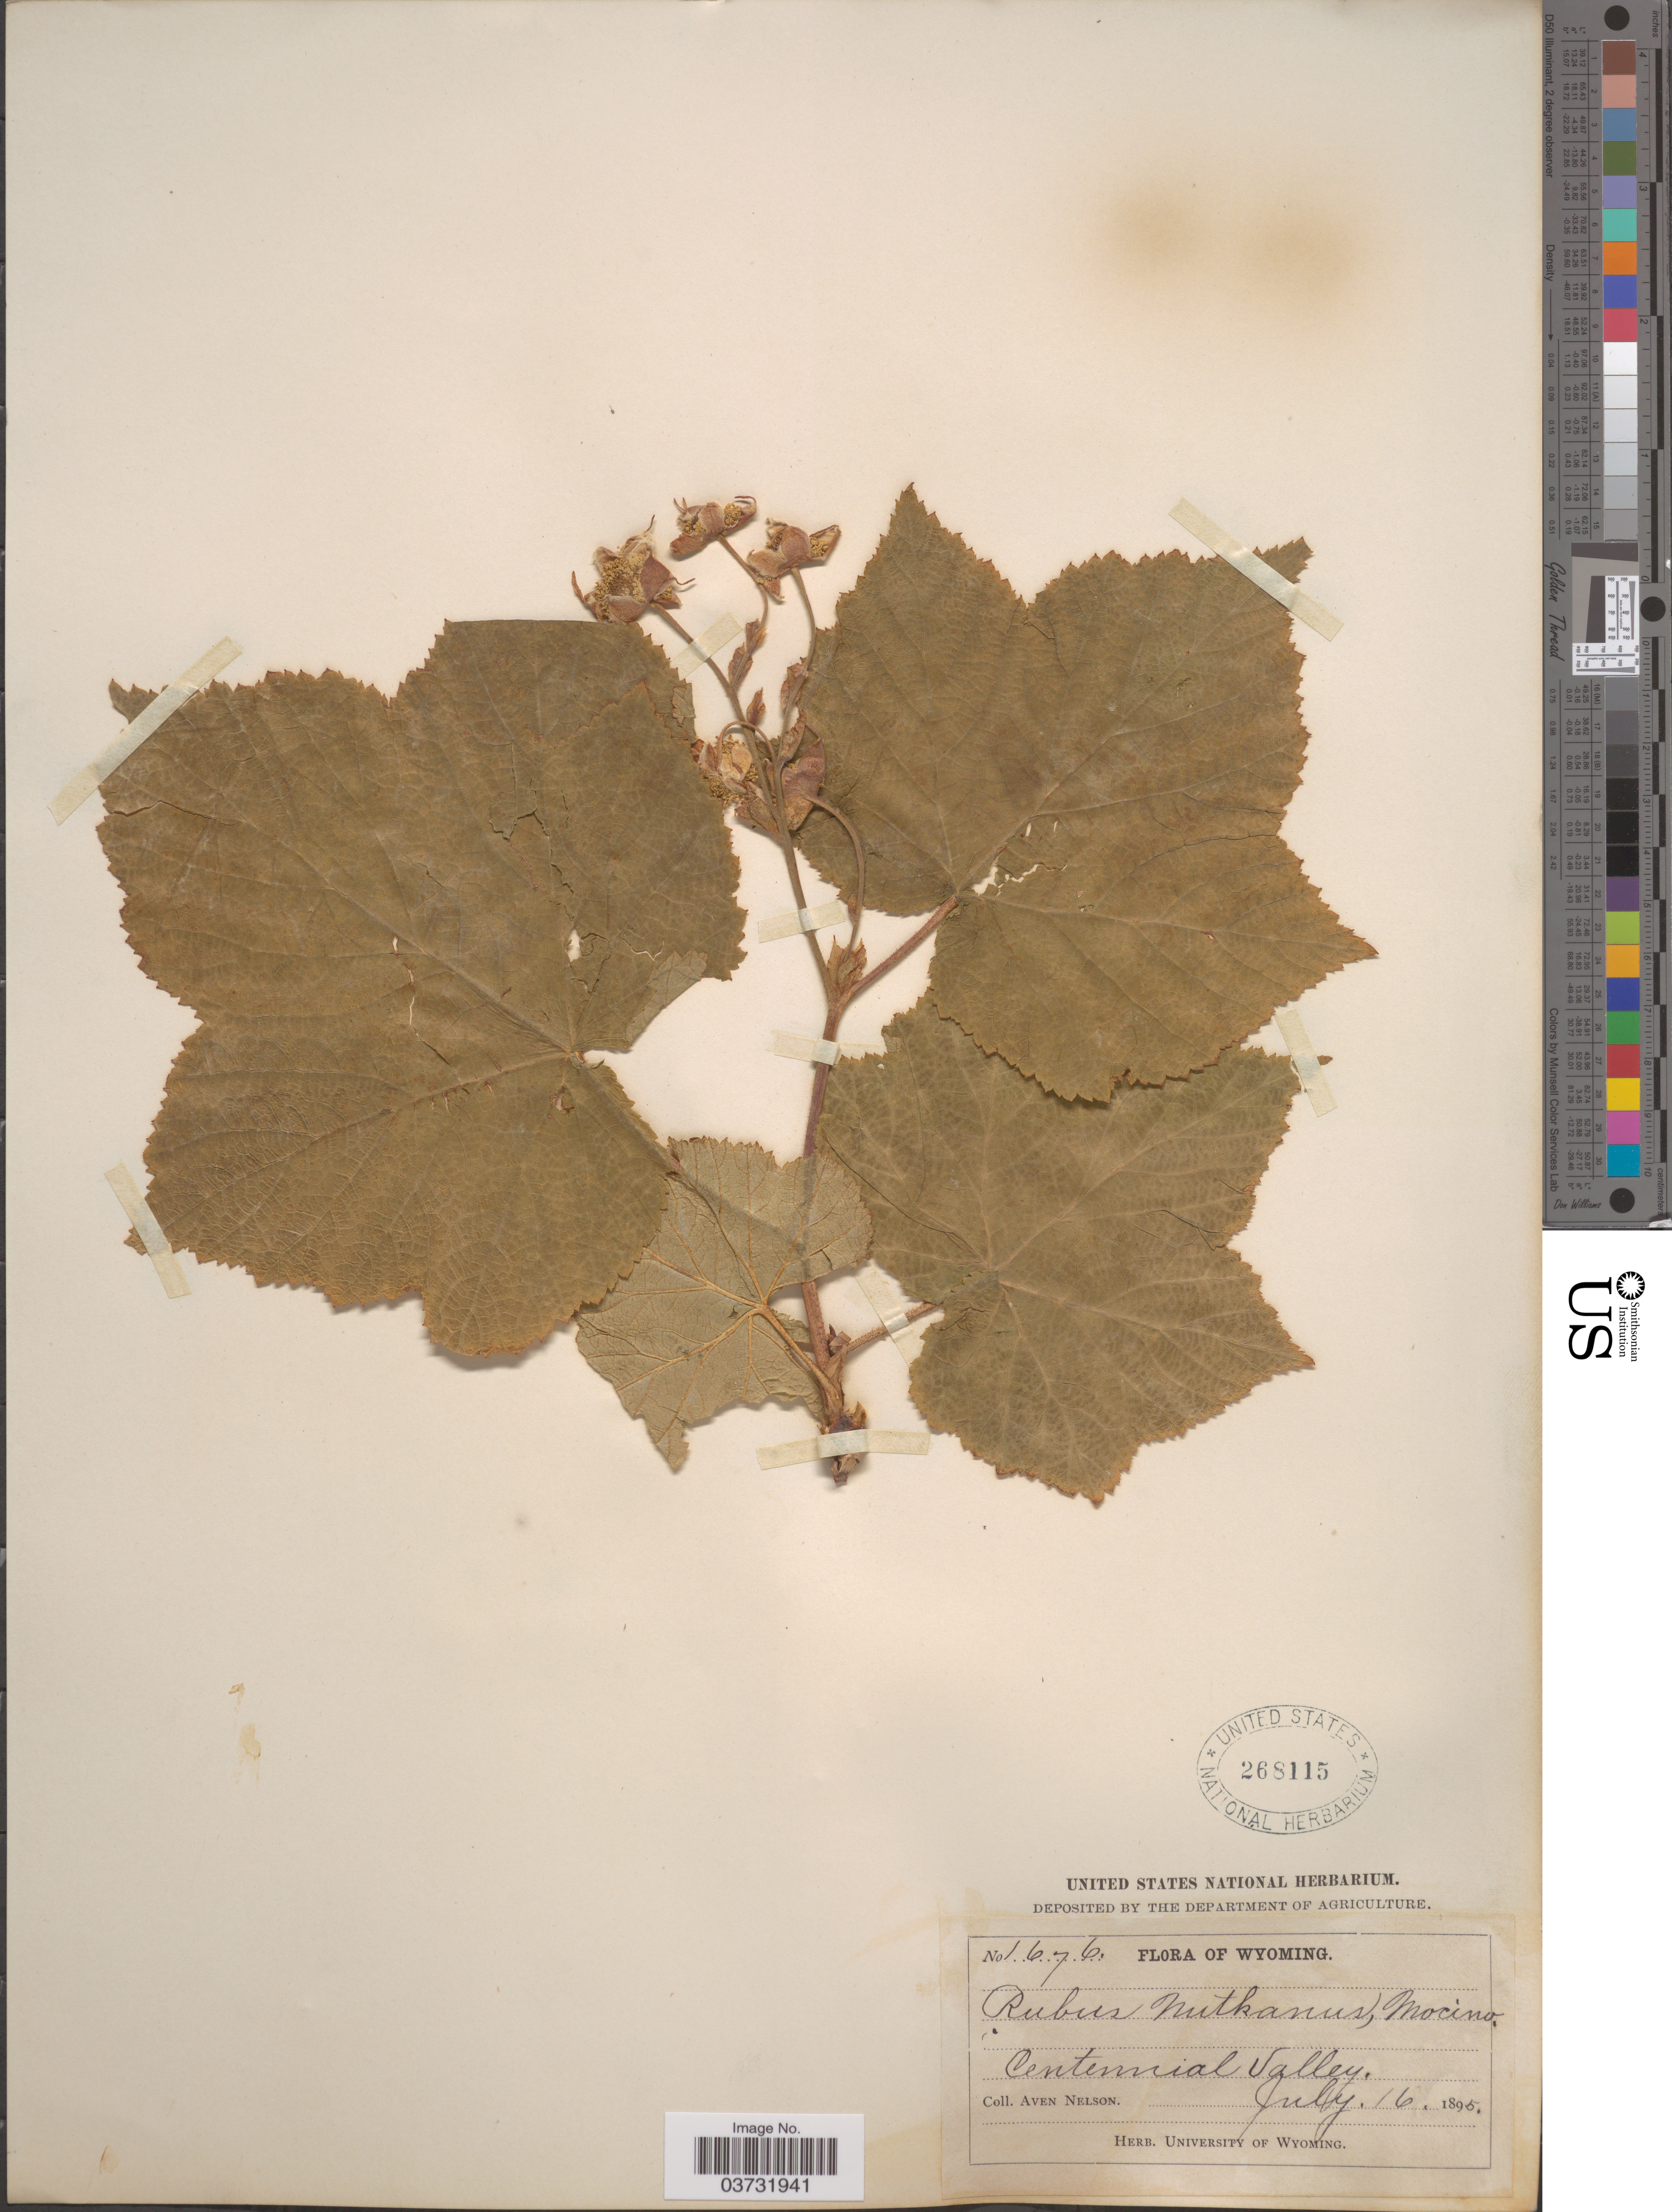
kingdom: Plantae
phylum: Tracheophyta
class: Magnoliopsida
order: Rosales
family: Rosaceae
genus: Rubus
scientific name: Rubus parviflorus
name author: Nutt.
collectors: A. Nelson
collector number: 1676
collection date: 1895-07-16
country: United States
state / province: Wyoming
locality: Centennial Valley.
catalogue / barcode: US 268115